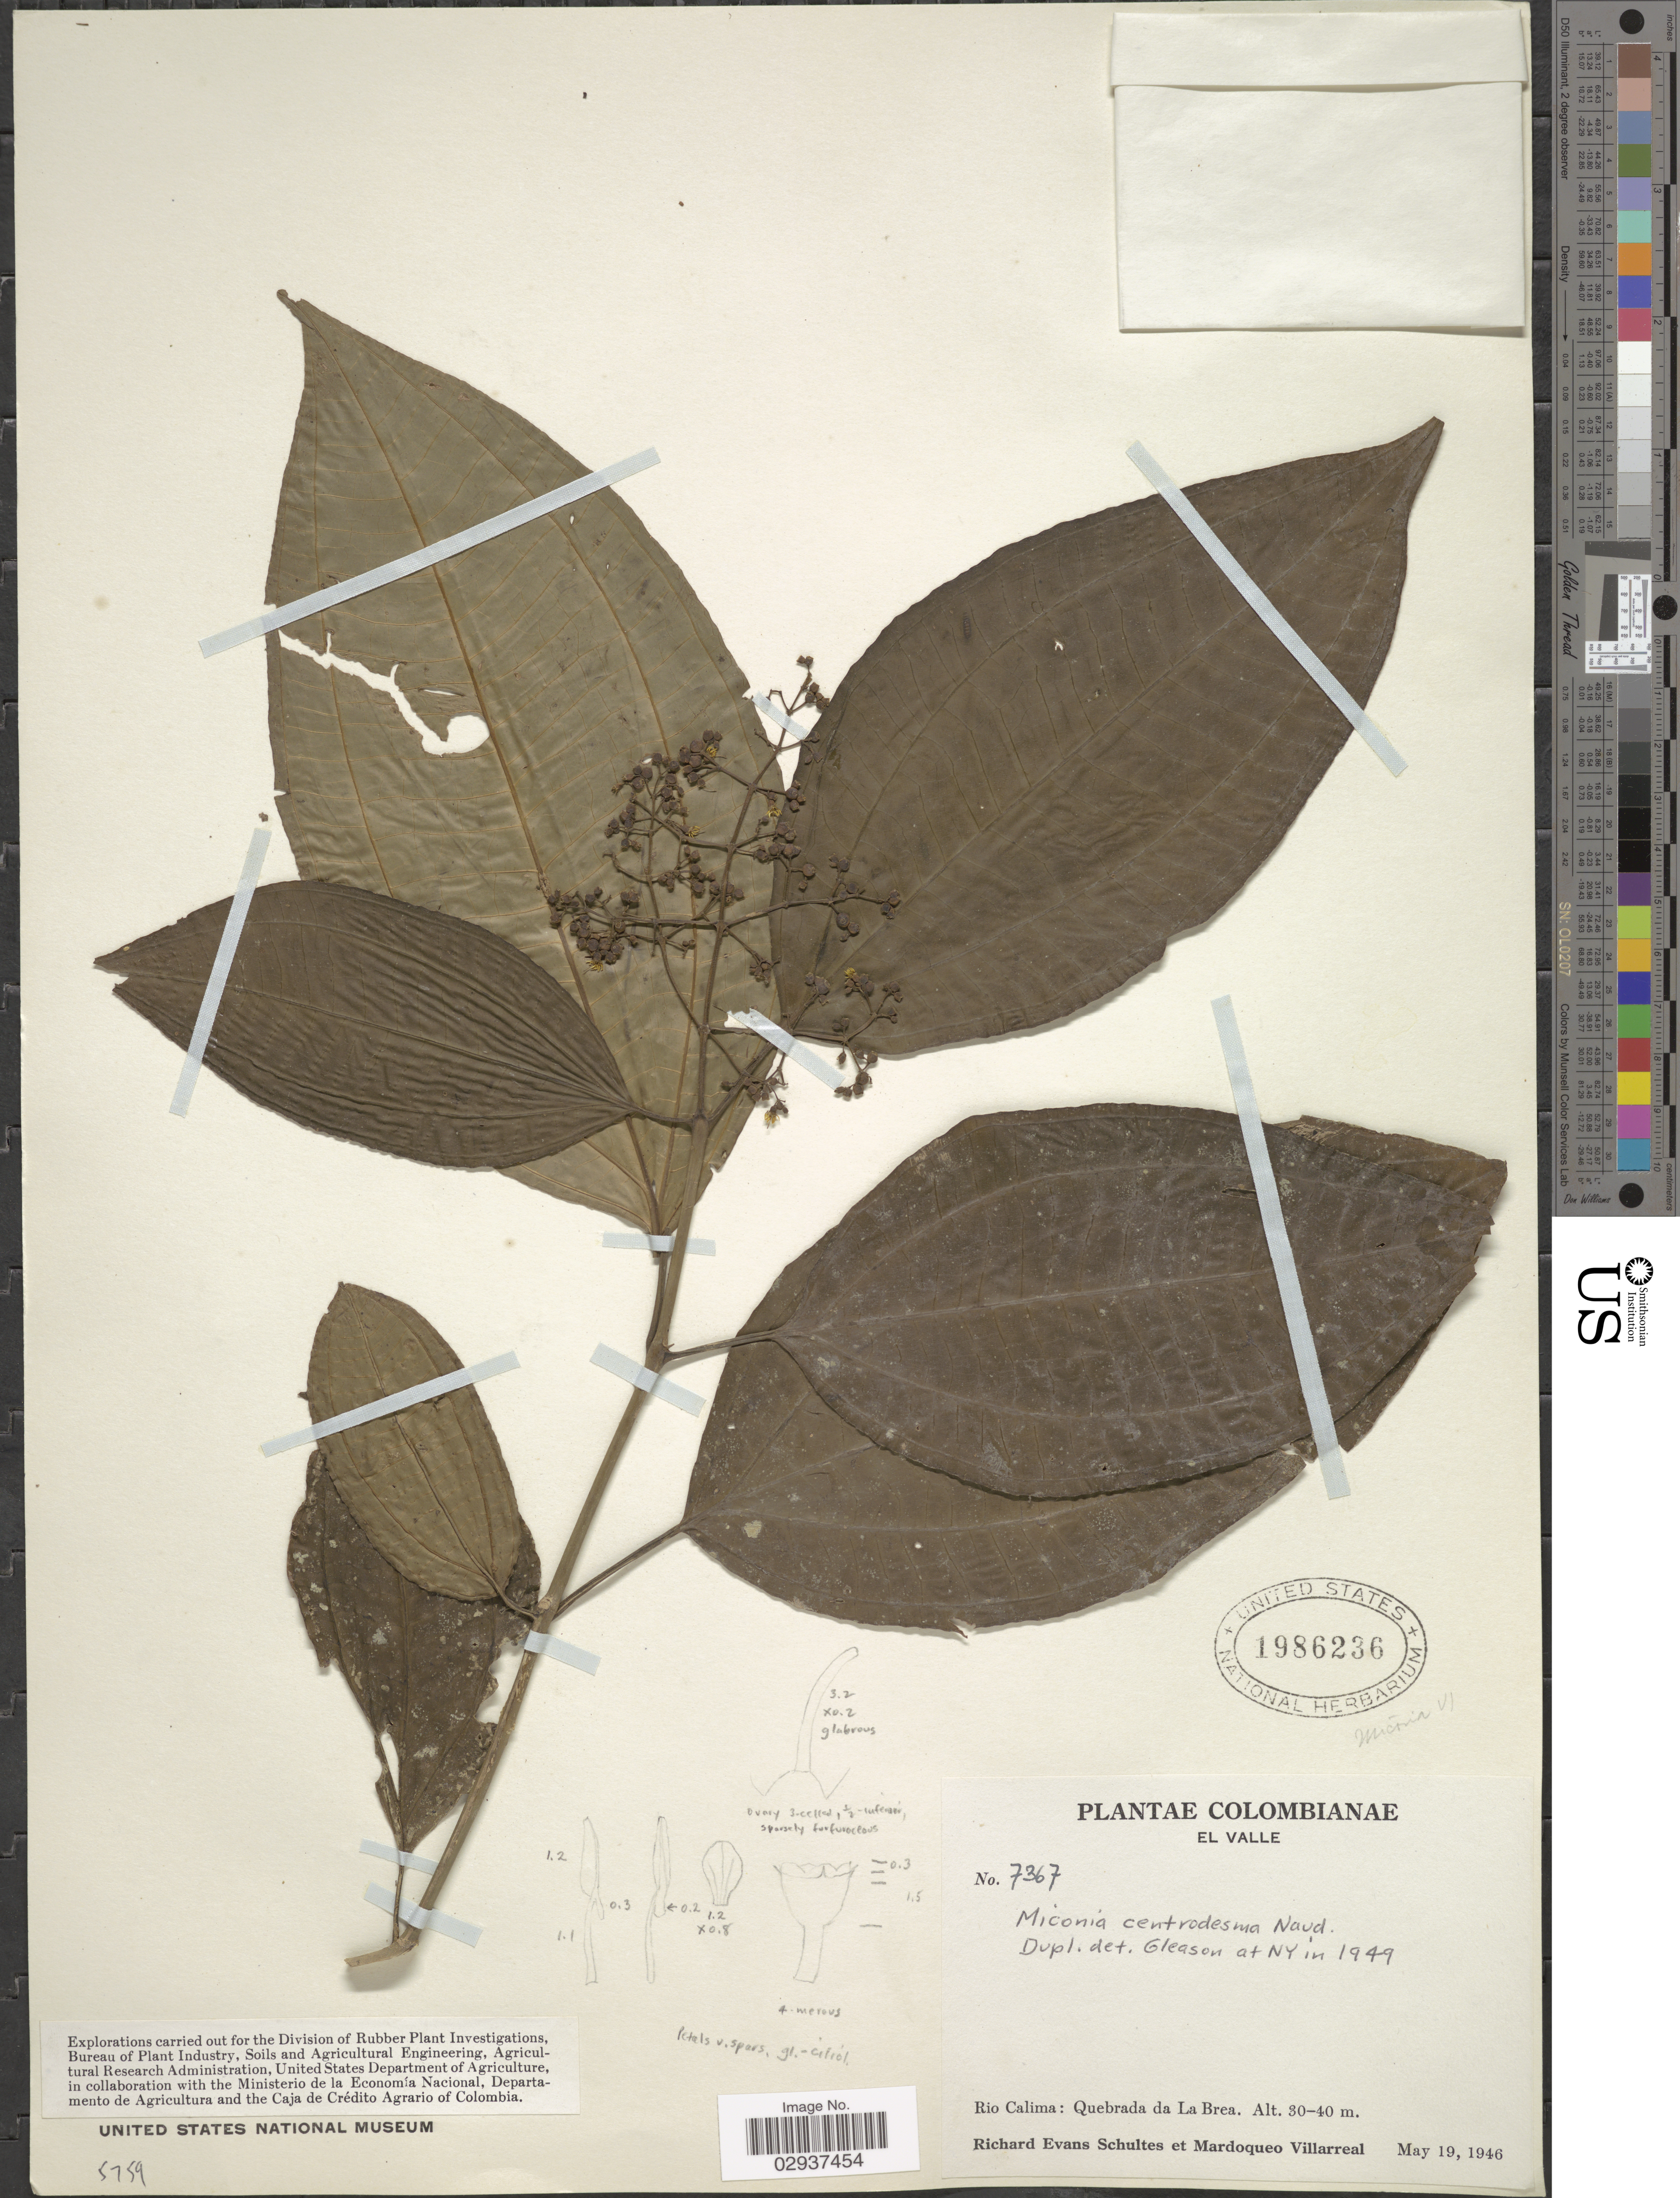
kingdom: Plantae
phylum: Tracheophyta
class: Magnoliopsida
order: Myrtales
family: Melastomataceae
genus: Miconia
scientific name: Miconia centrodesma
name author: Naudin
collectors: R. E. Schultes & M. Villareal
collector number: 7367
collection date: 1946-05-19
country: Colombia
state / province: Valle del Cauca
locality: El Valle. Rio Calima: Quebrada de La Brea.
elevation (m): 30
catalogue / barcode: US 1986236